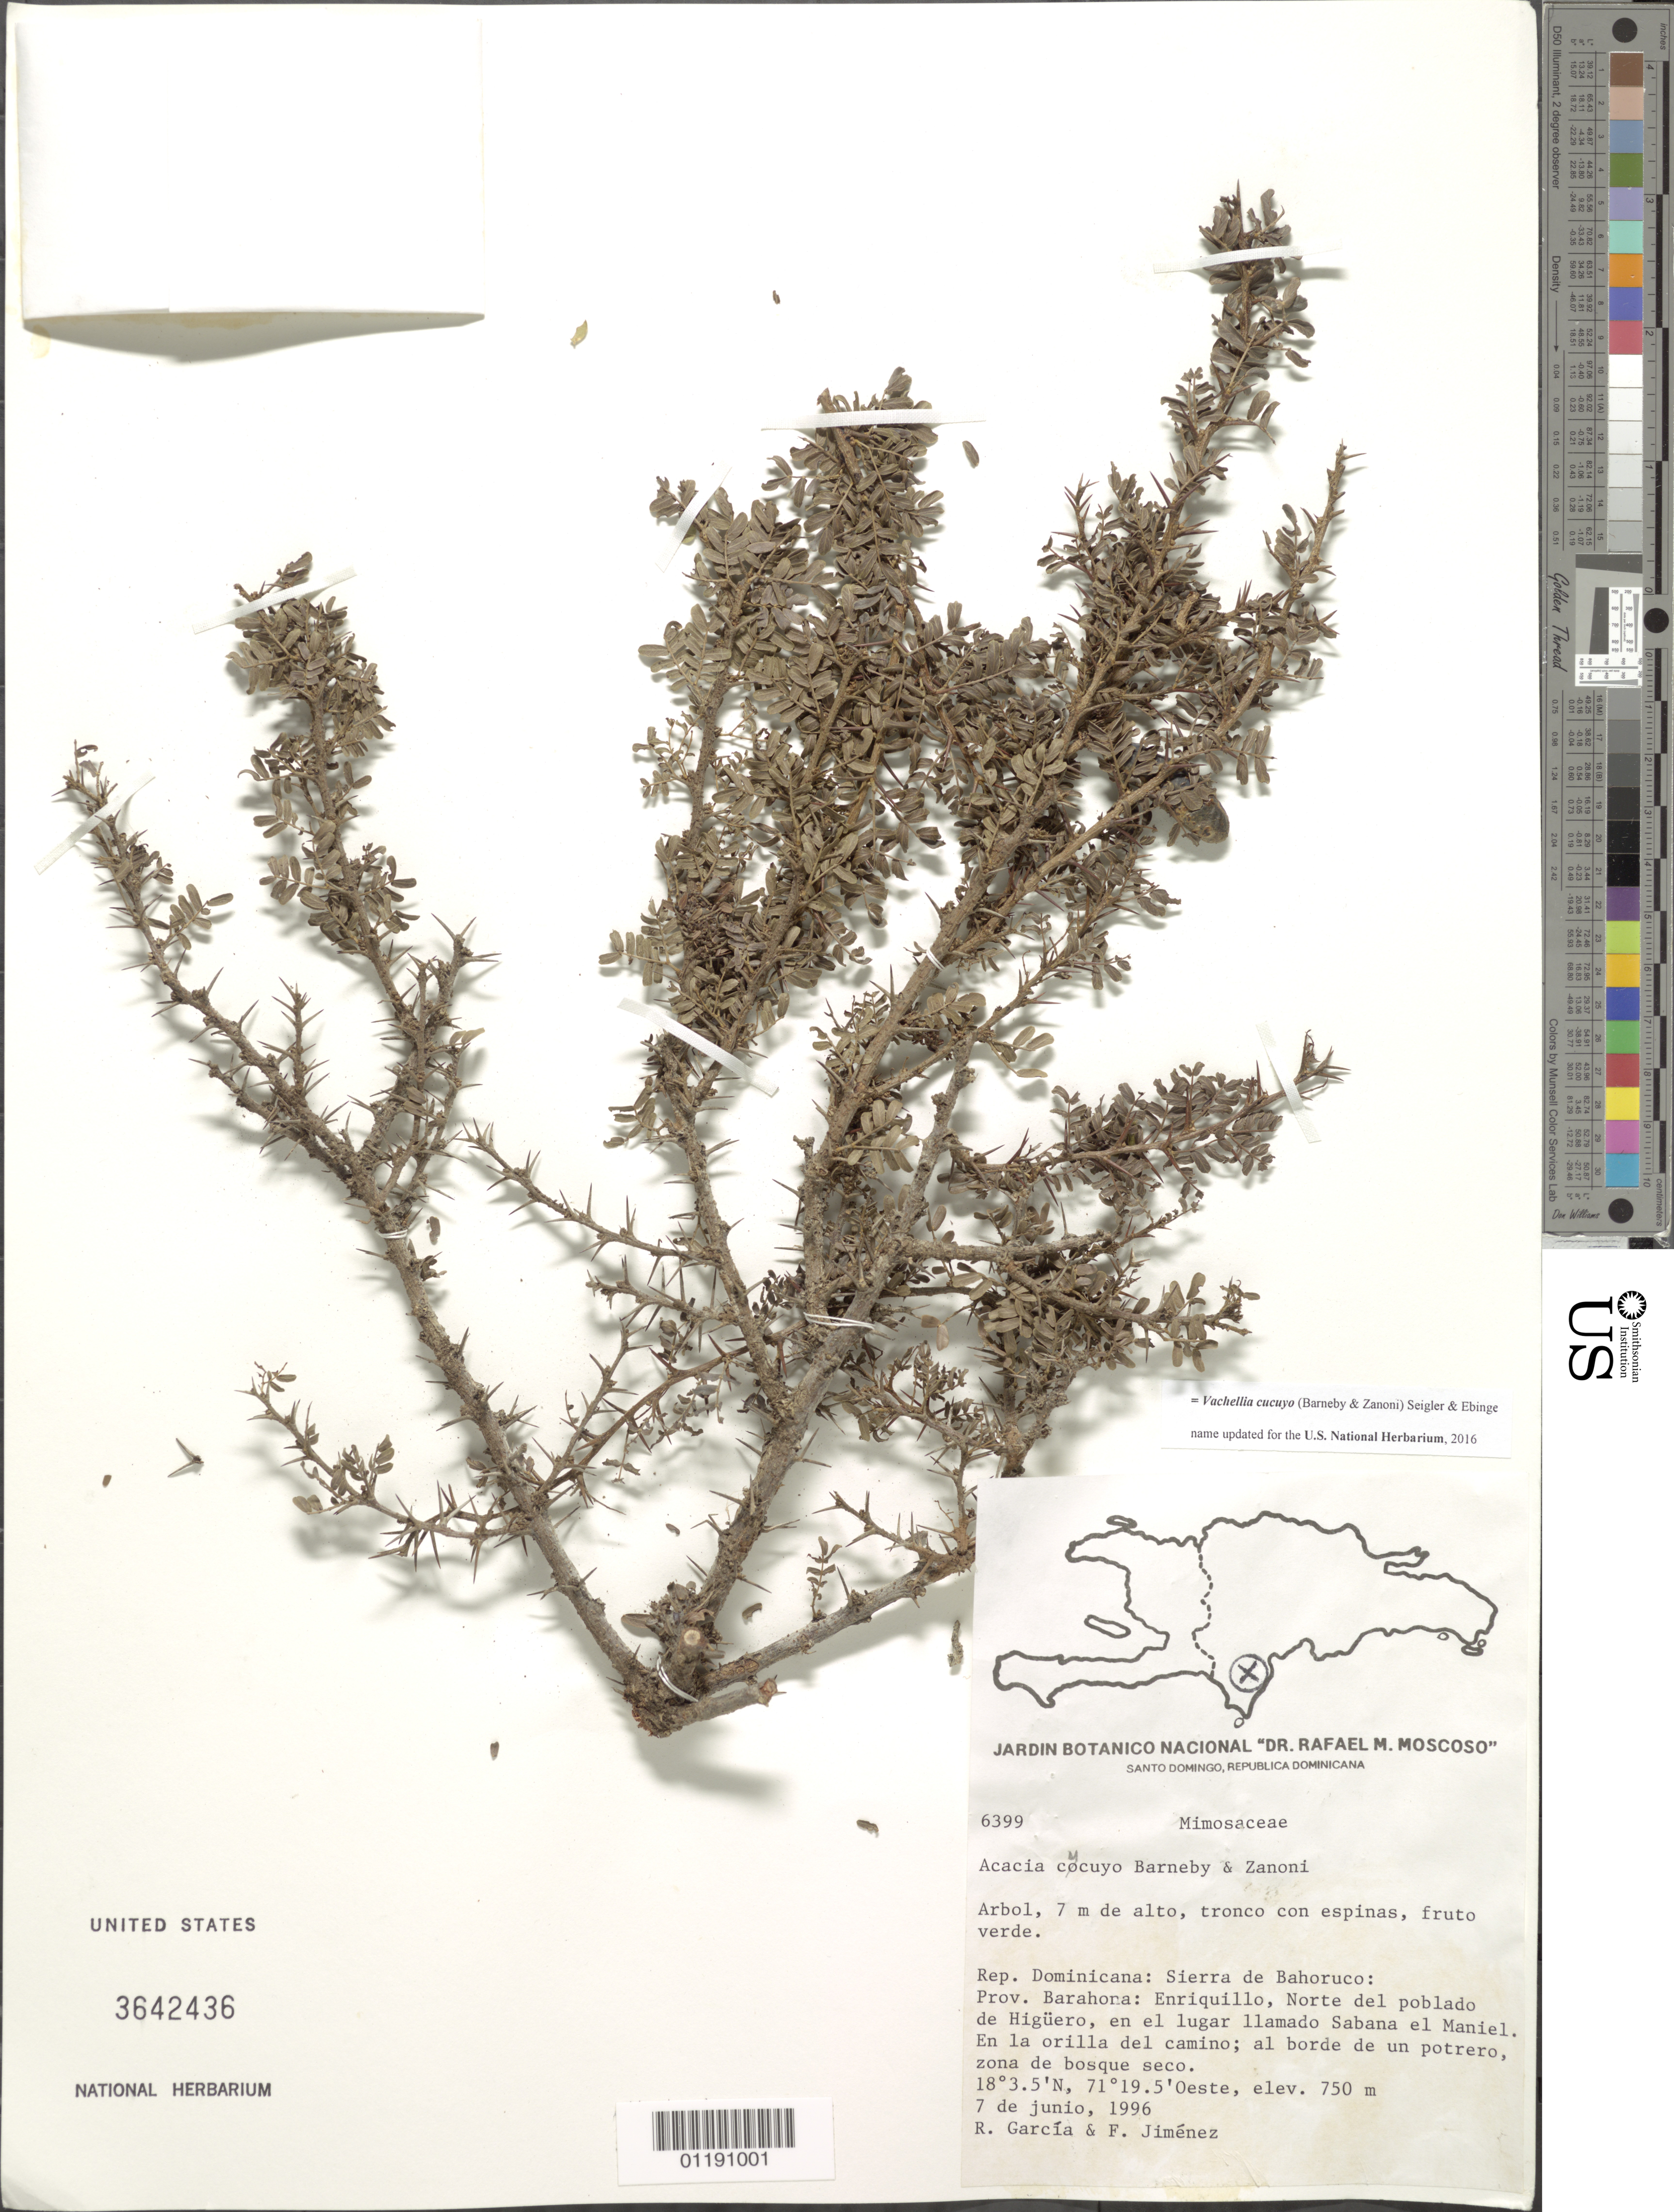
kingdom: Plantae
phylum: Tracheophyta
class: Magnoliopsida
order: Fabales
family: Fabaceae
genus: Vachellia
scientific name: Vachellia cucuyo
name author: (Barneby & Zanoni) Seigler & Ebinger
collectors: R. García & F. Jiménez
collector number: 6399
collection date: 1996-06-07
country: Dominican Republic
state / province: Barahona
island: Hispaniola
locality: Sierra Bahoruco: Enriquillo, N of the town of Higüero, in the place called Sabana el Maniel. On the side of the road; the edge of a pasture, dry forest zone.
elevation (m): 750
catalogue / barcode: US 3642436